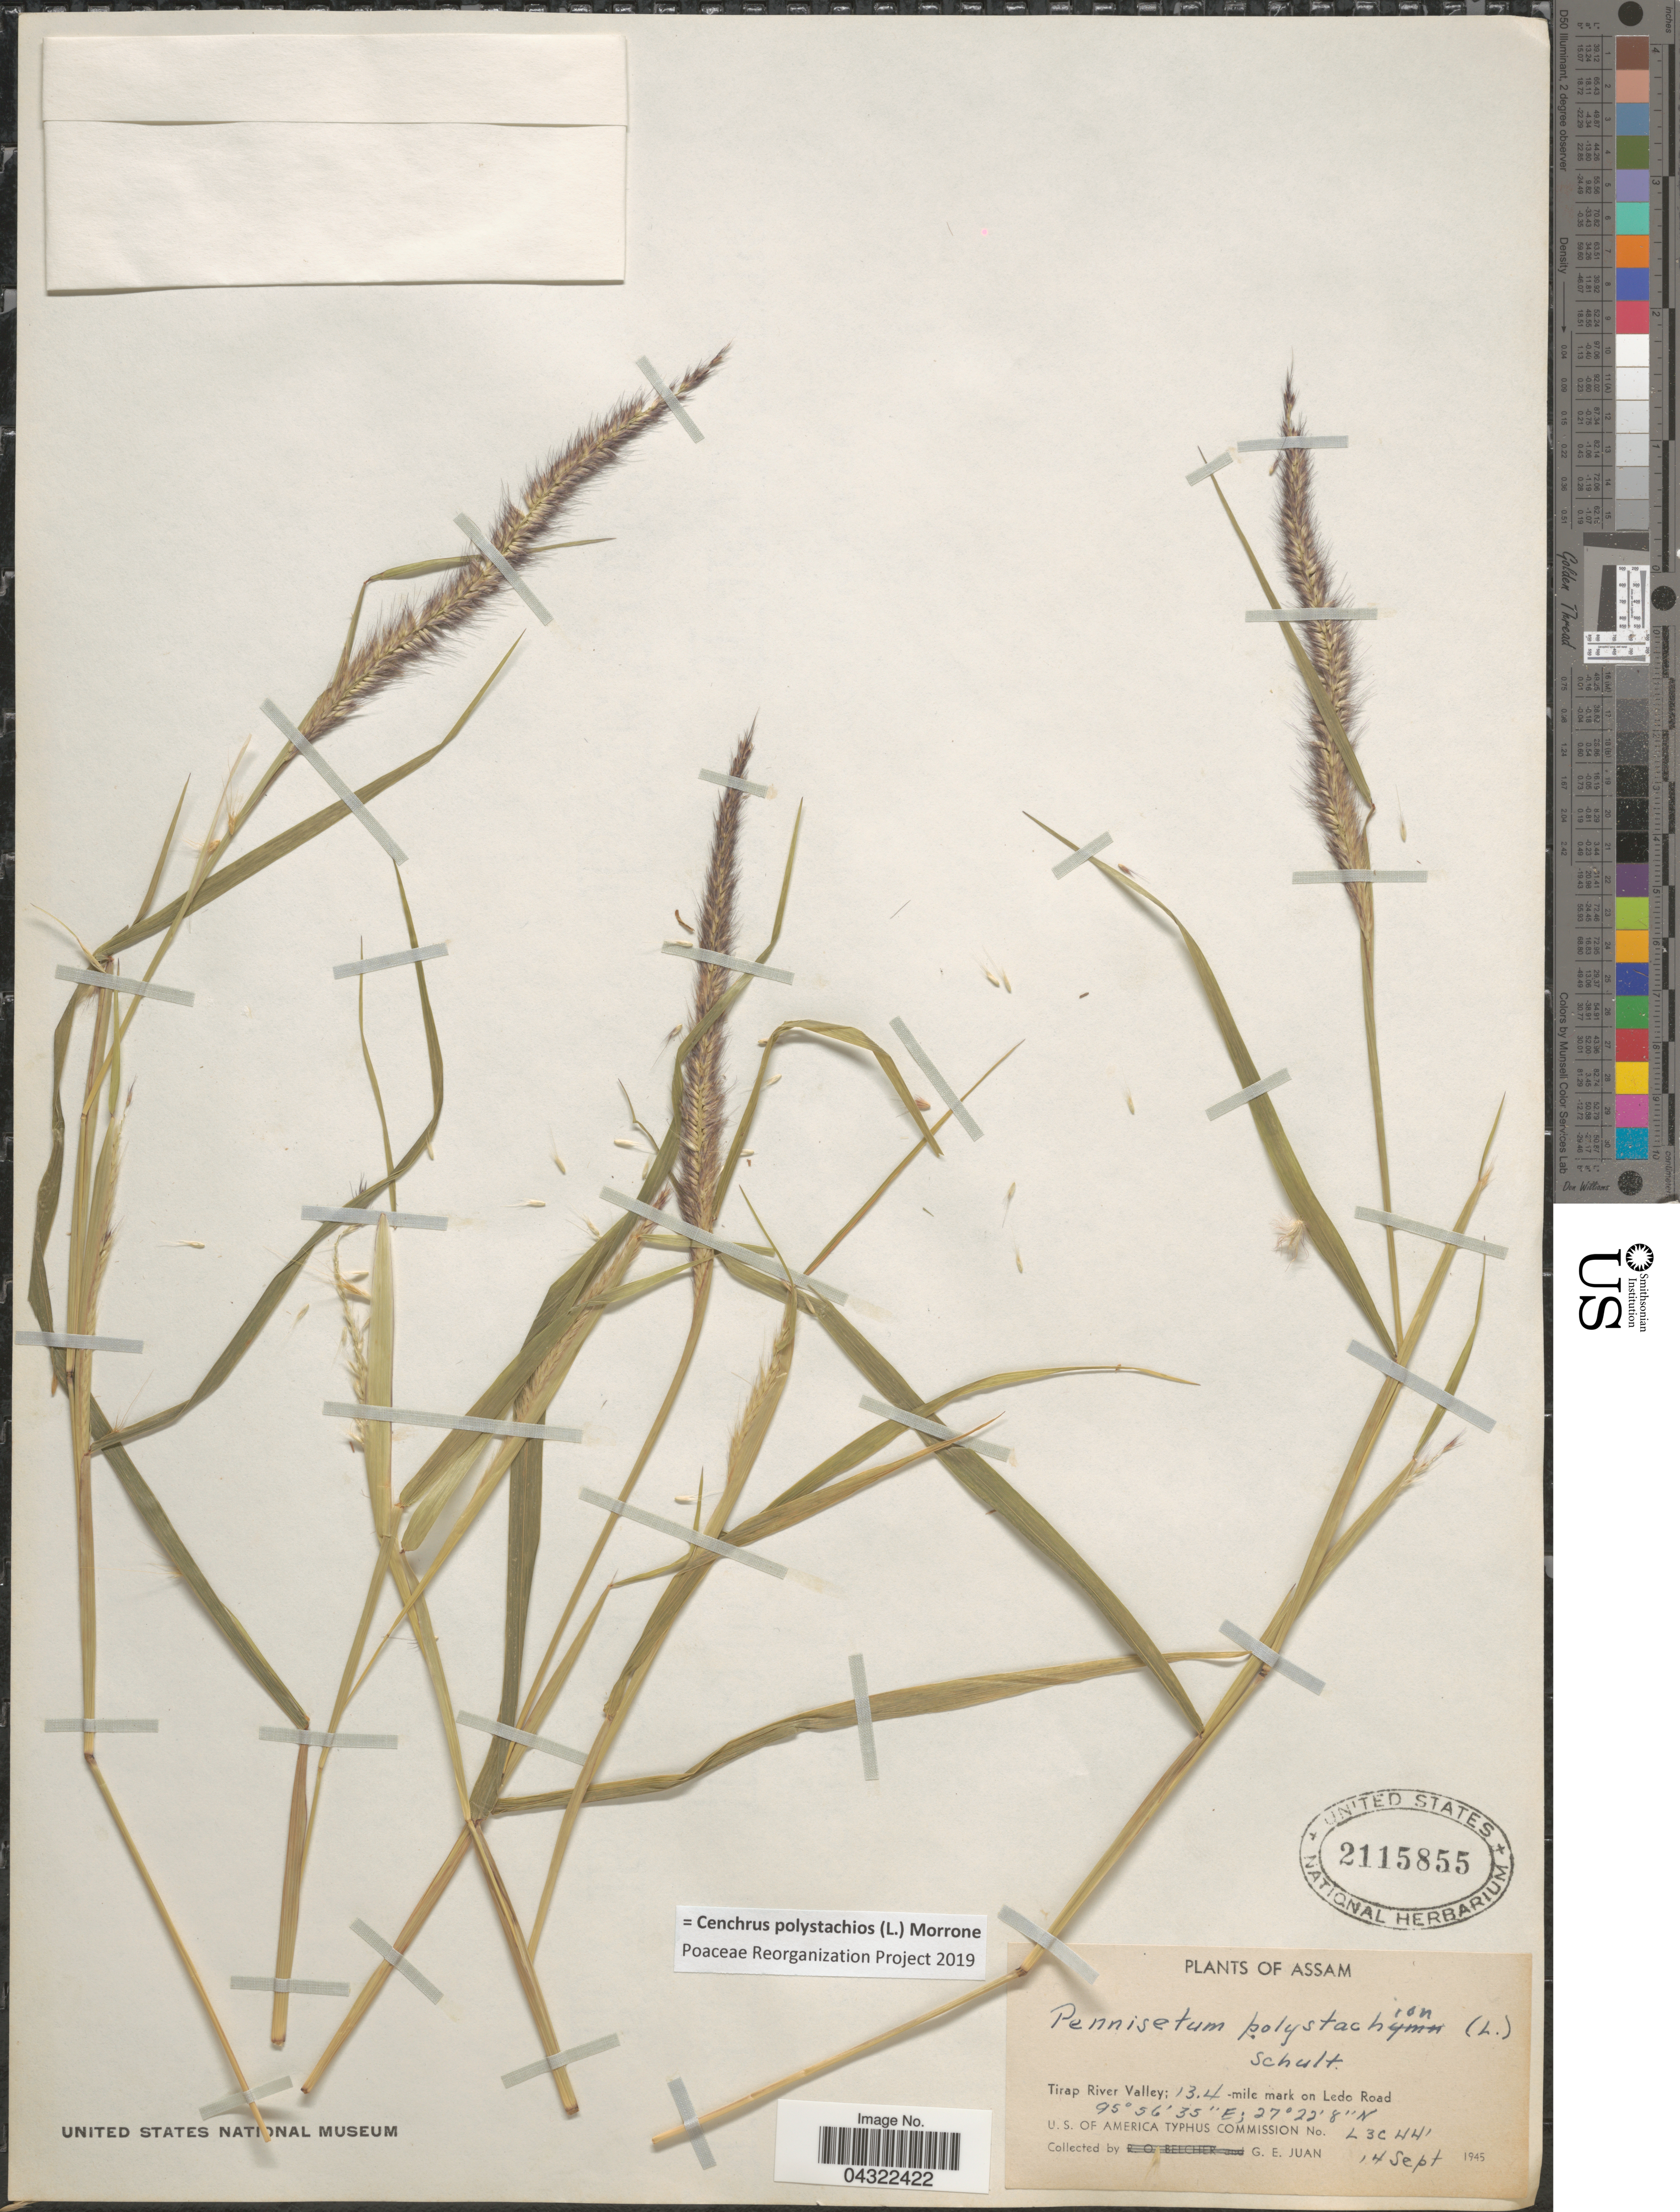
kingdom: Plantae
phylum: Tracheophyta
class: Liliopsida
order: Poales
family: Poaceae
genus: Cenchrus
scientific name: Cenchrus polystachios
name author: (L.) Morrone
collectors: G. Juan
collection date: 1945-09-14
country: India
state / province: Assam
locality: Tirap River Valley; 13.4-mile mark on Ledo Road. U.S. of America Typhus Commission No. L3C44.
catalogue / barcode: US 2115855